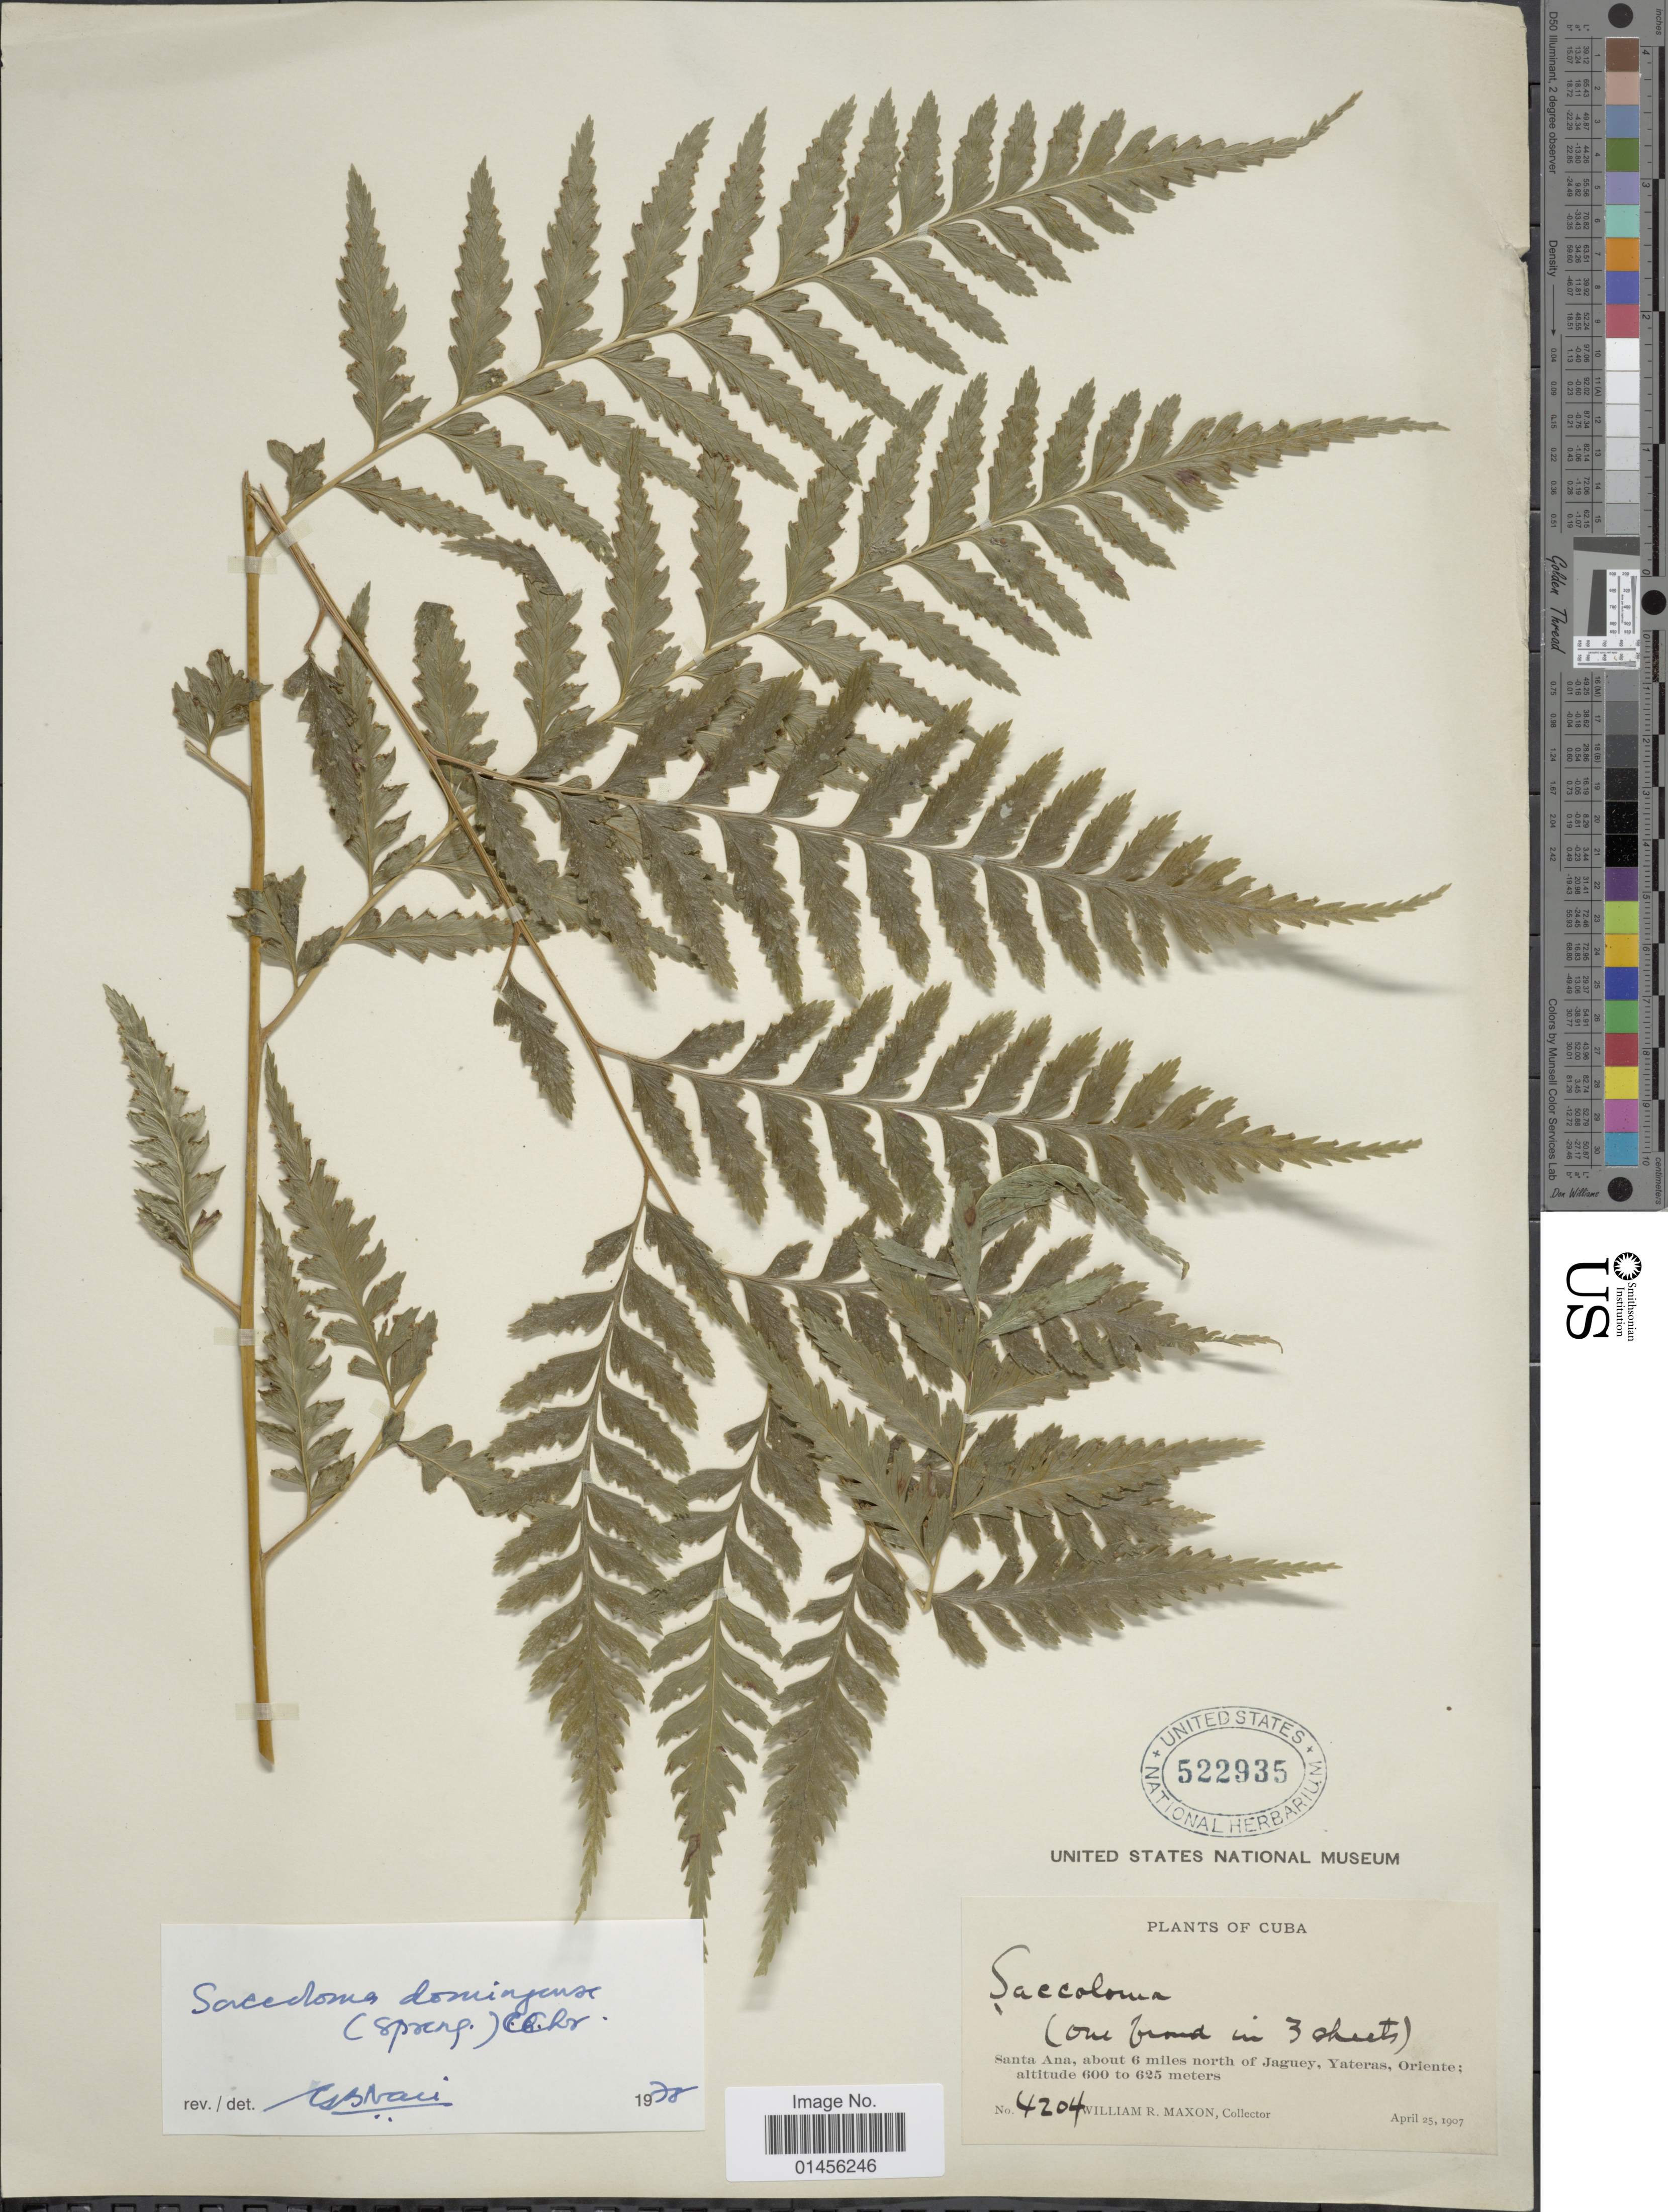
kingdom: Plantae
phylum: Tracheophyta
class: Polypodiopsida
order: Polypodiales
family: Saccolomataceae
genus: Saccoloma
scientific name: Saccoloma domingense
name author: (Spreng.) C. Chr.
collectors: W. R. Maxon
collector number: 4204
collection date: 1907-04-25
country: Cuba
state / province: Oriente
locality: Santa Ana, about 6 miles north of Jaguey, Yateras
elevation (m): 600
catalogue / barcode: US 522935